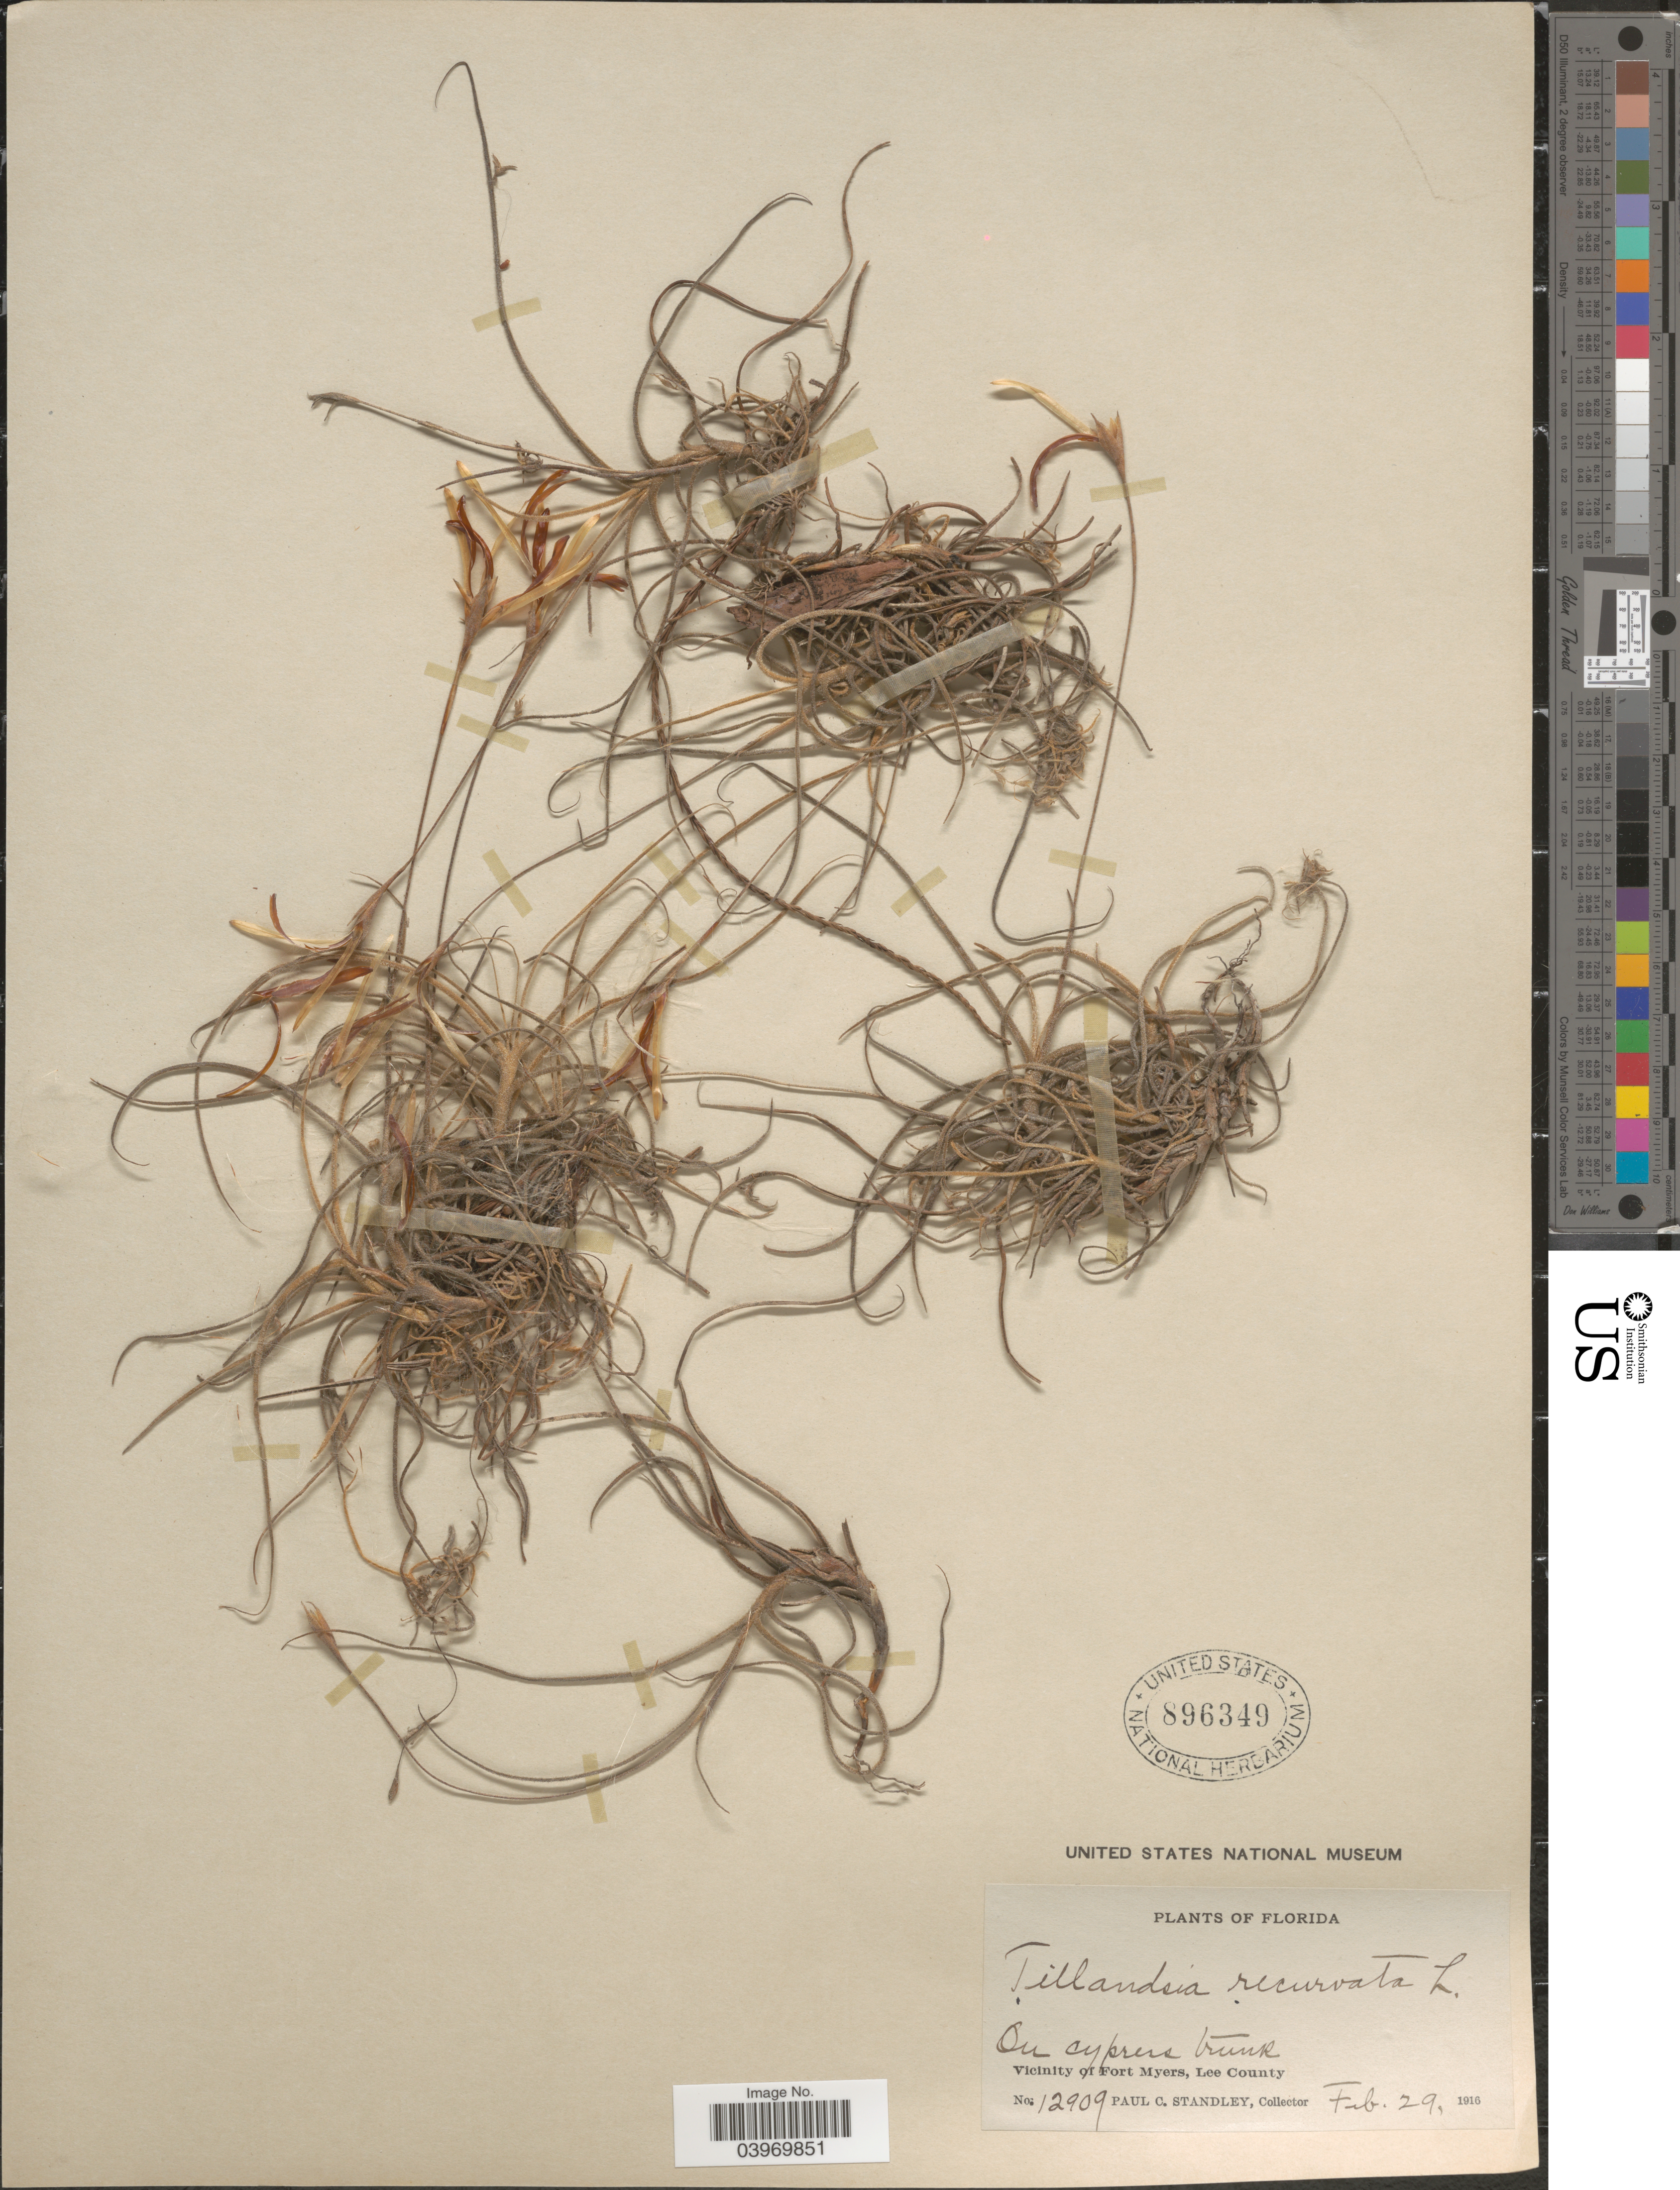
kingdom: Plantae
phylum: Tracheophyta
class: Liliopsida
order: Poales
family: Bromeliaceae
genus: Tillandsia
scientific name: Tillandsia recurvata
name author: L.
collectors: P. C. Standley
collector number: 12909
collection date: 1916-02-29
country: United States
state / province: Florida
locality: Vicinity of Fort Myers, Lee County.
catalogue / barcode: US 896349